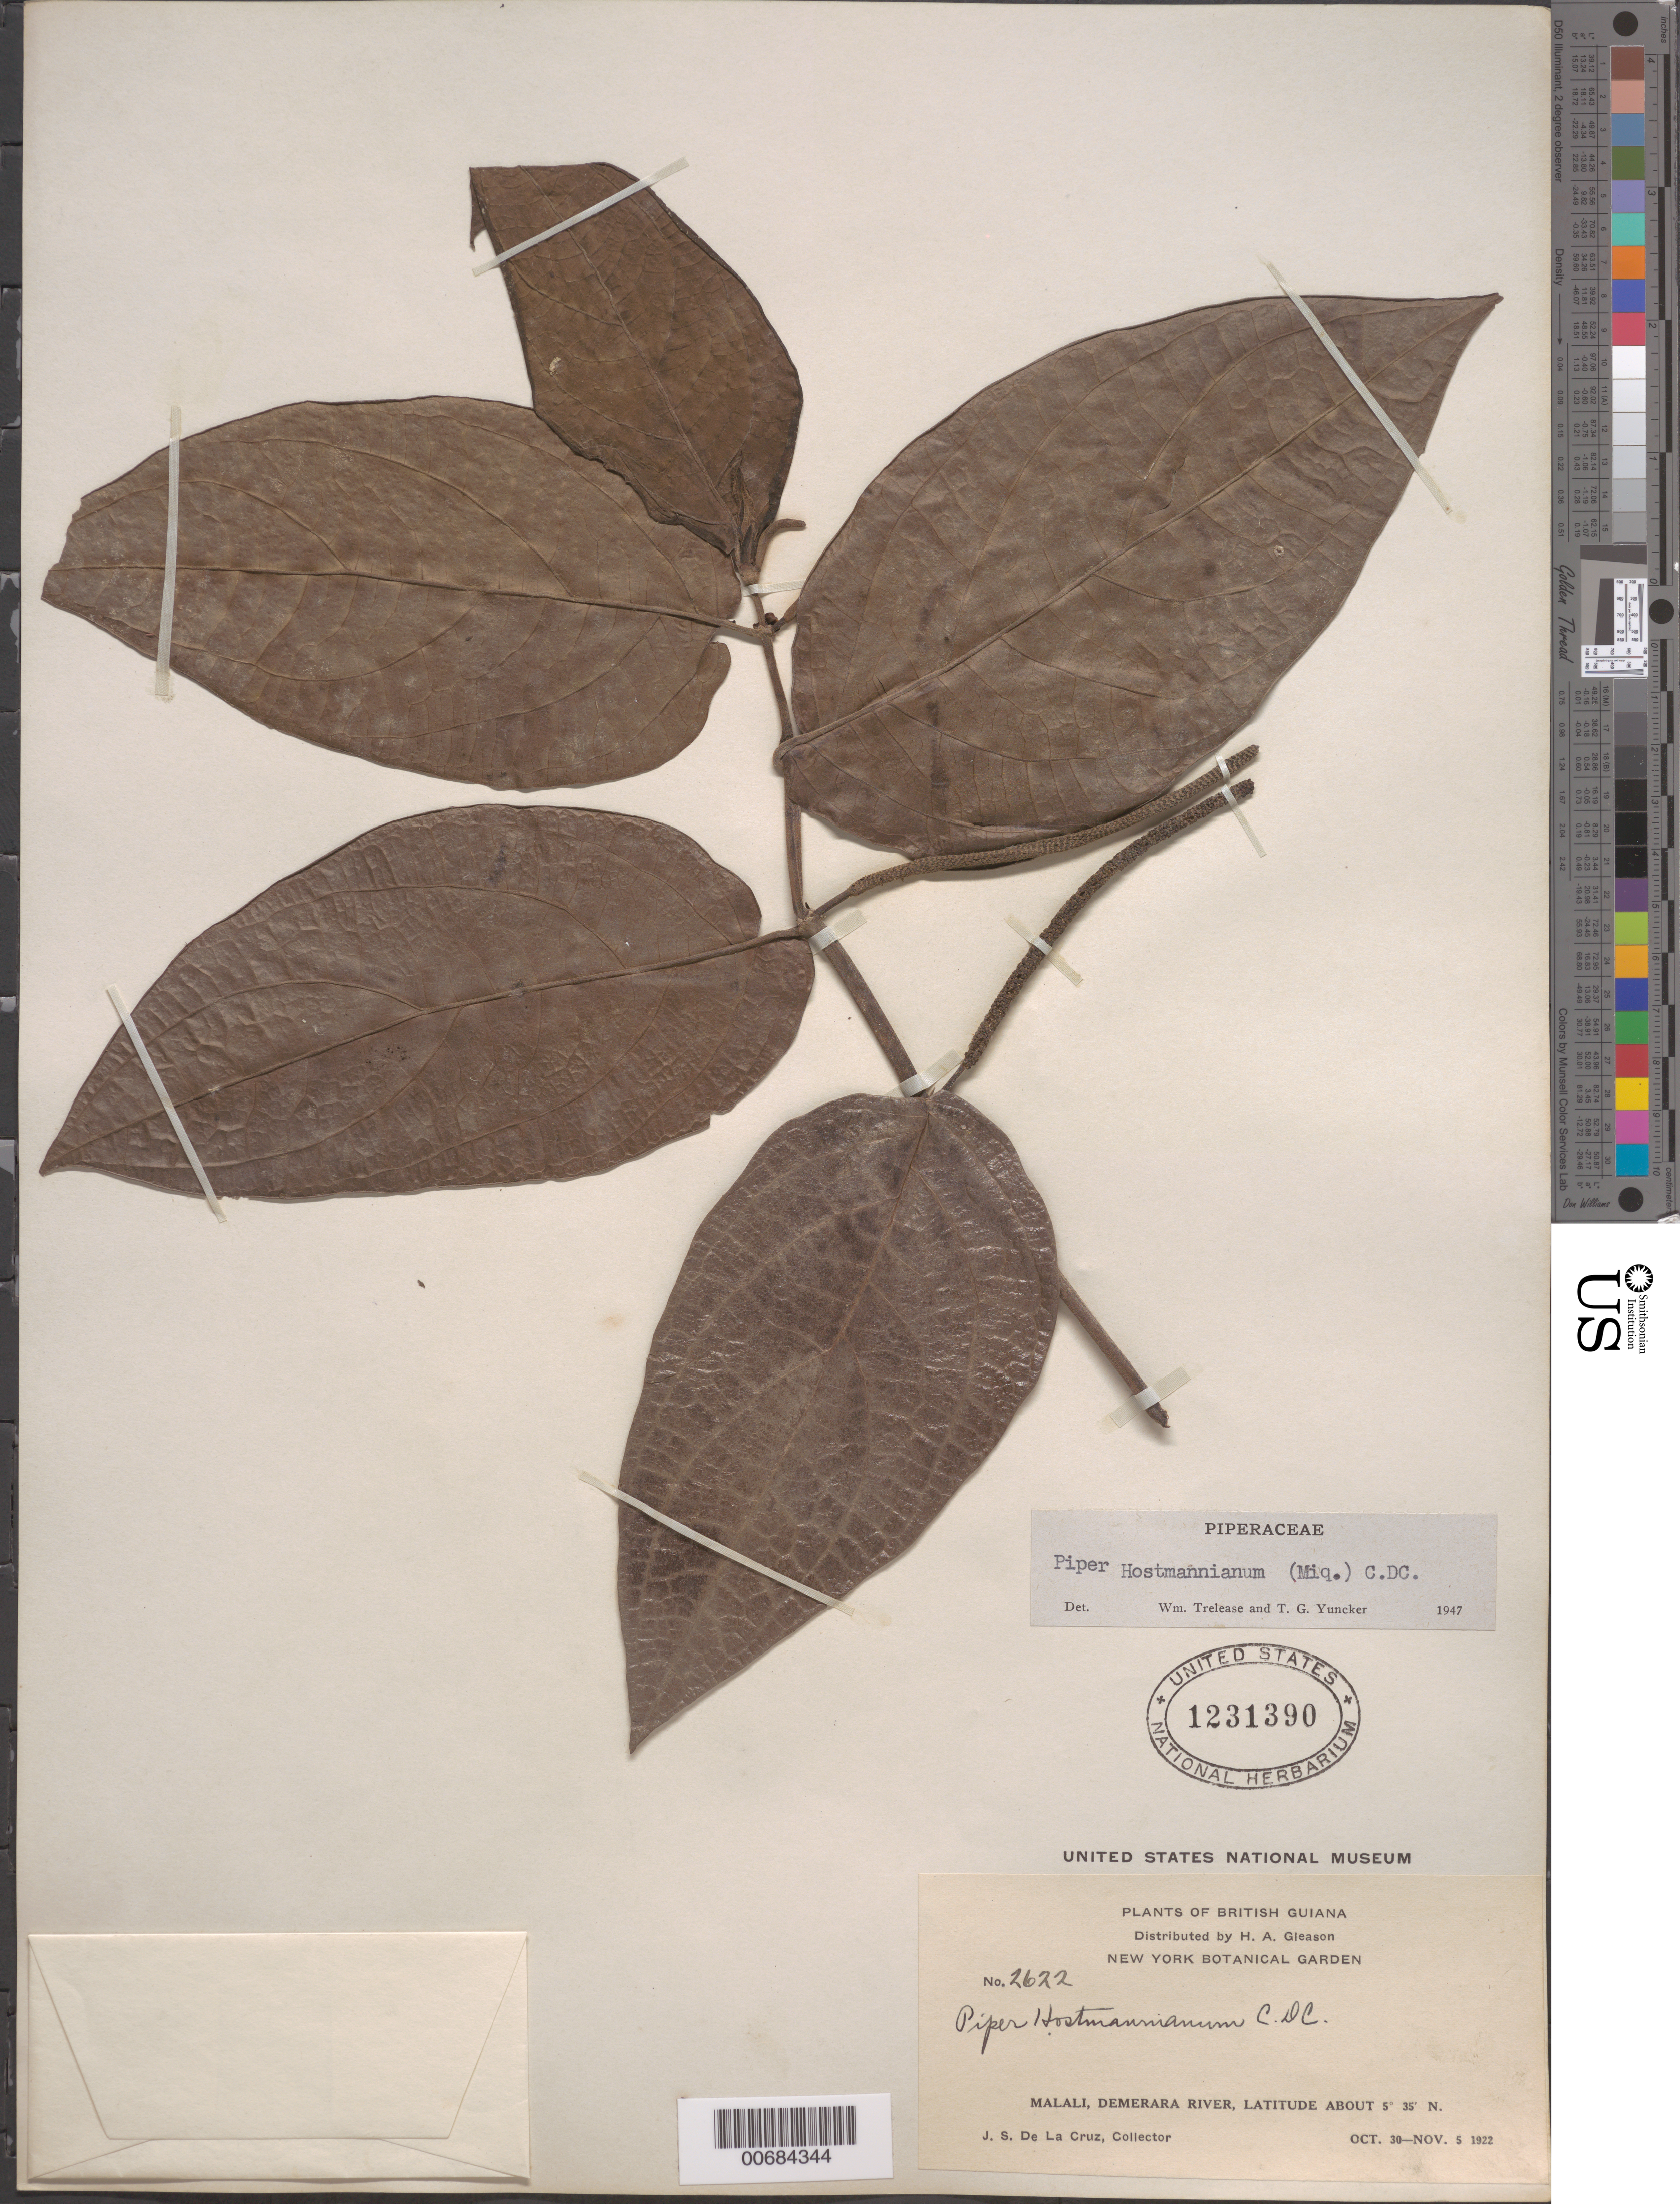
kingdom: Plantae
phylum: Tracheophyta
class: Magnoliopsida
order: Piperales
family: Piperaceae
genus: Piper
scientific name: Piper hostmannianum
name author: (Miq.) C. DC.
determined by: Trelease, W.; Yuncker, T. G.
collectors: J. S. de la Cruz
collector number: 2622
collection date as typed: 30-Oct-22 to 5-Nov-22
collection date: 1922-10-30/1922-11-05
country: Guyana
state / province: U. Demerara-Berbice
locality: Malali, Demerara R.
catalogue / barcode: US 1231390